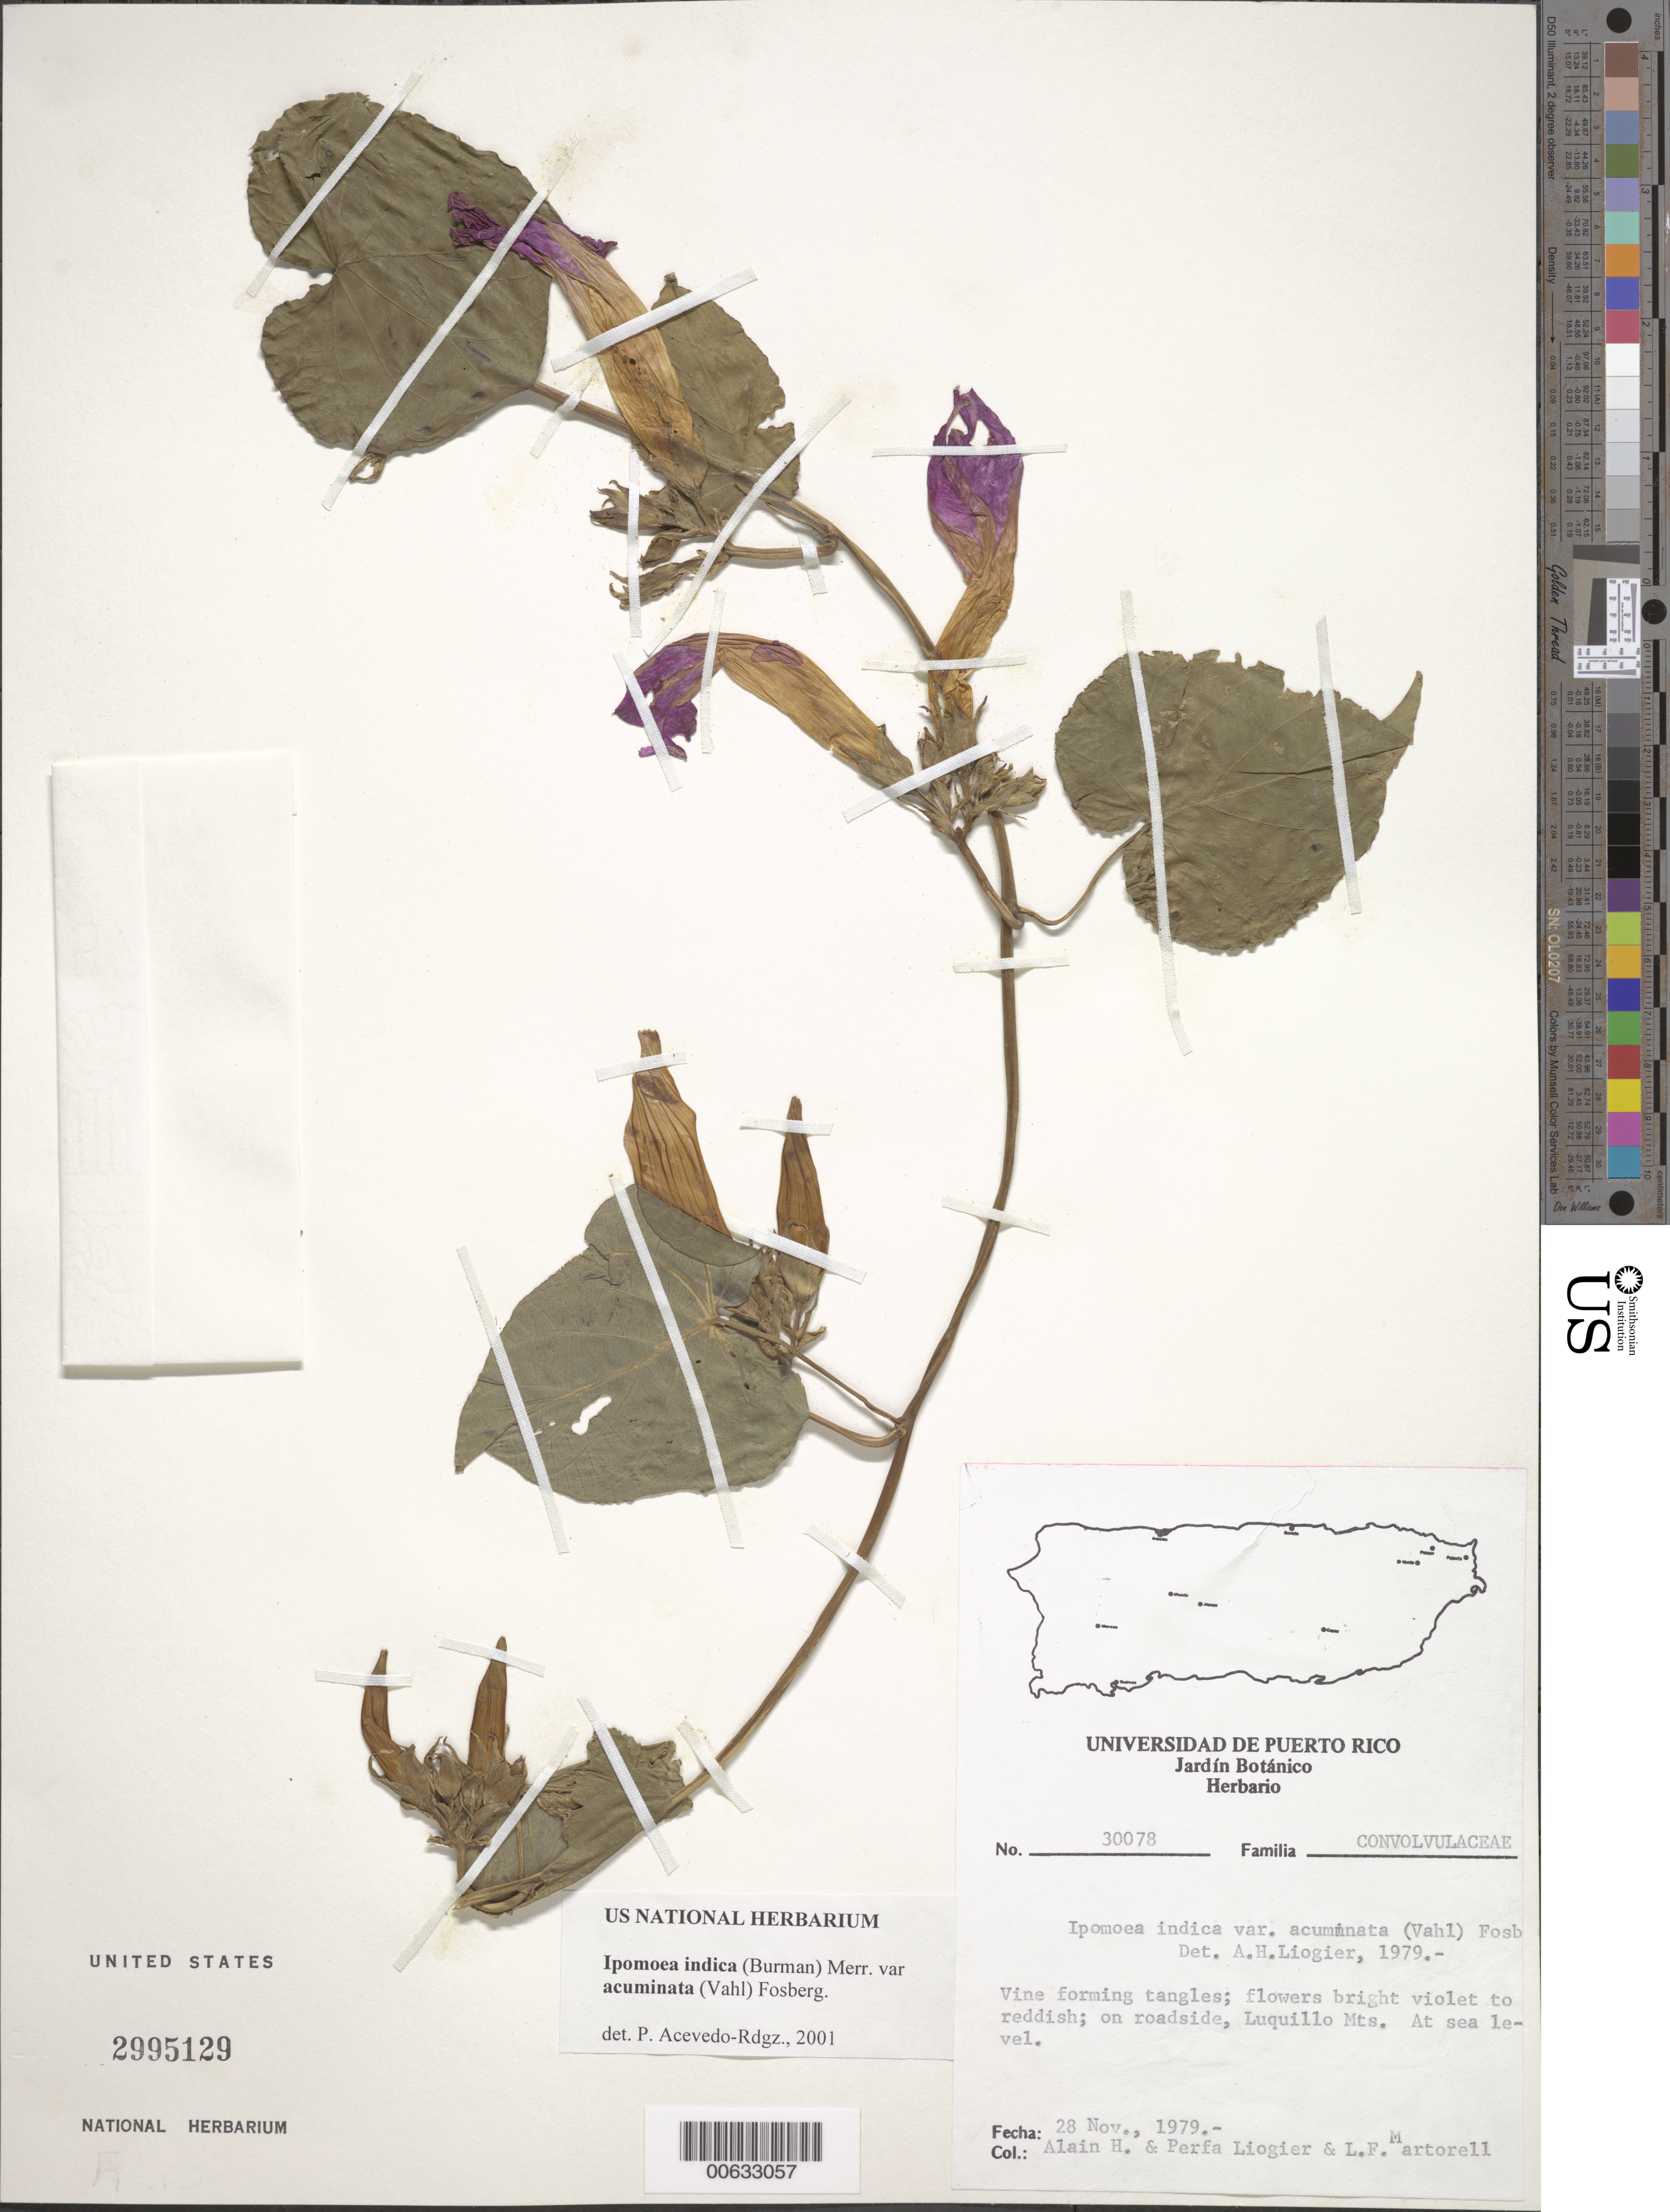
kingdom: Plantae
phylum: Tracheophyta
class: Magnoliopsida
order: Solanales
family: Convolvulaceae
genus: Ipomoea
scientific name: Ipomoea indica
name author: (Burm.) Merr.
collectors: A. H. Liogier, M. P. Liogier & L. Martorell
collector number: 30078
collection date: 1979-11-28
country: Puerto Rico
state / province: Luquillo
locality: On roadside, Luquillo Mts.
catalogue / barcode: US 2995129